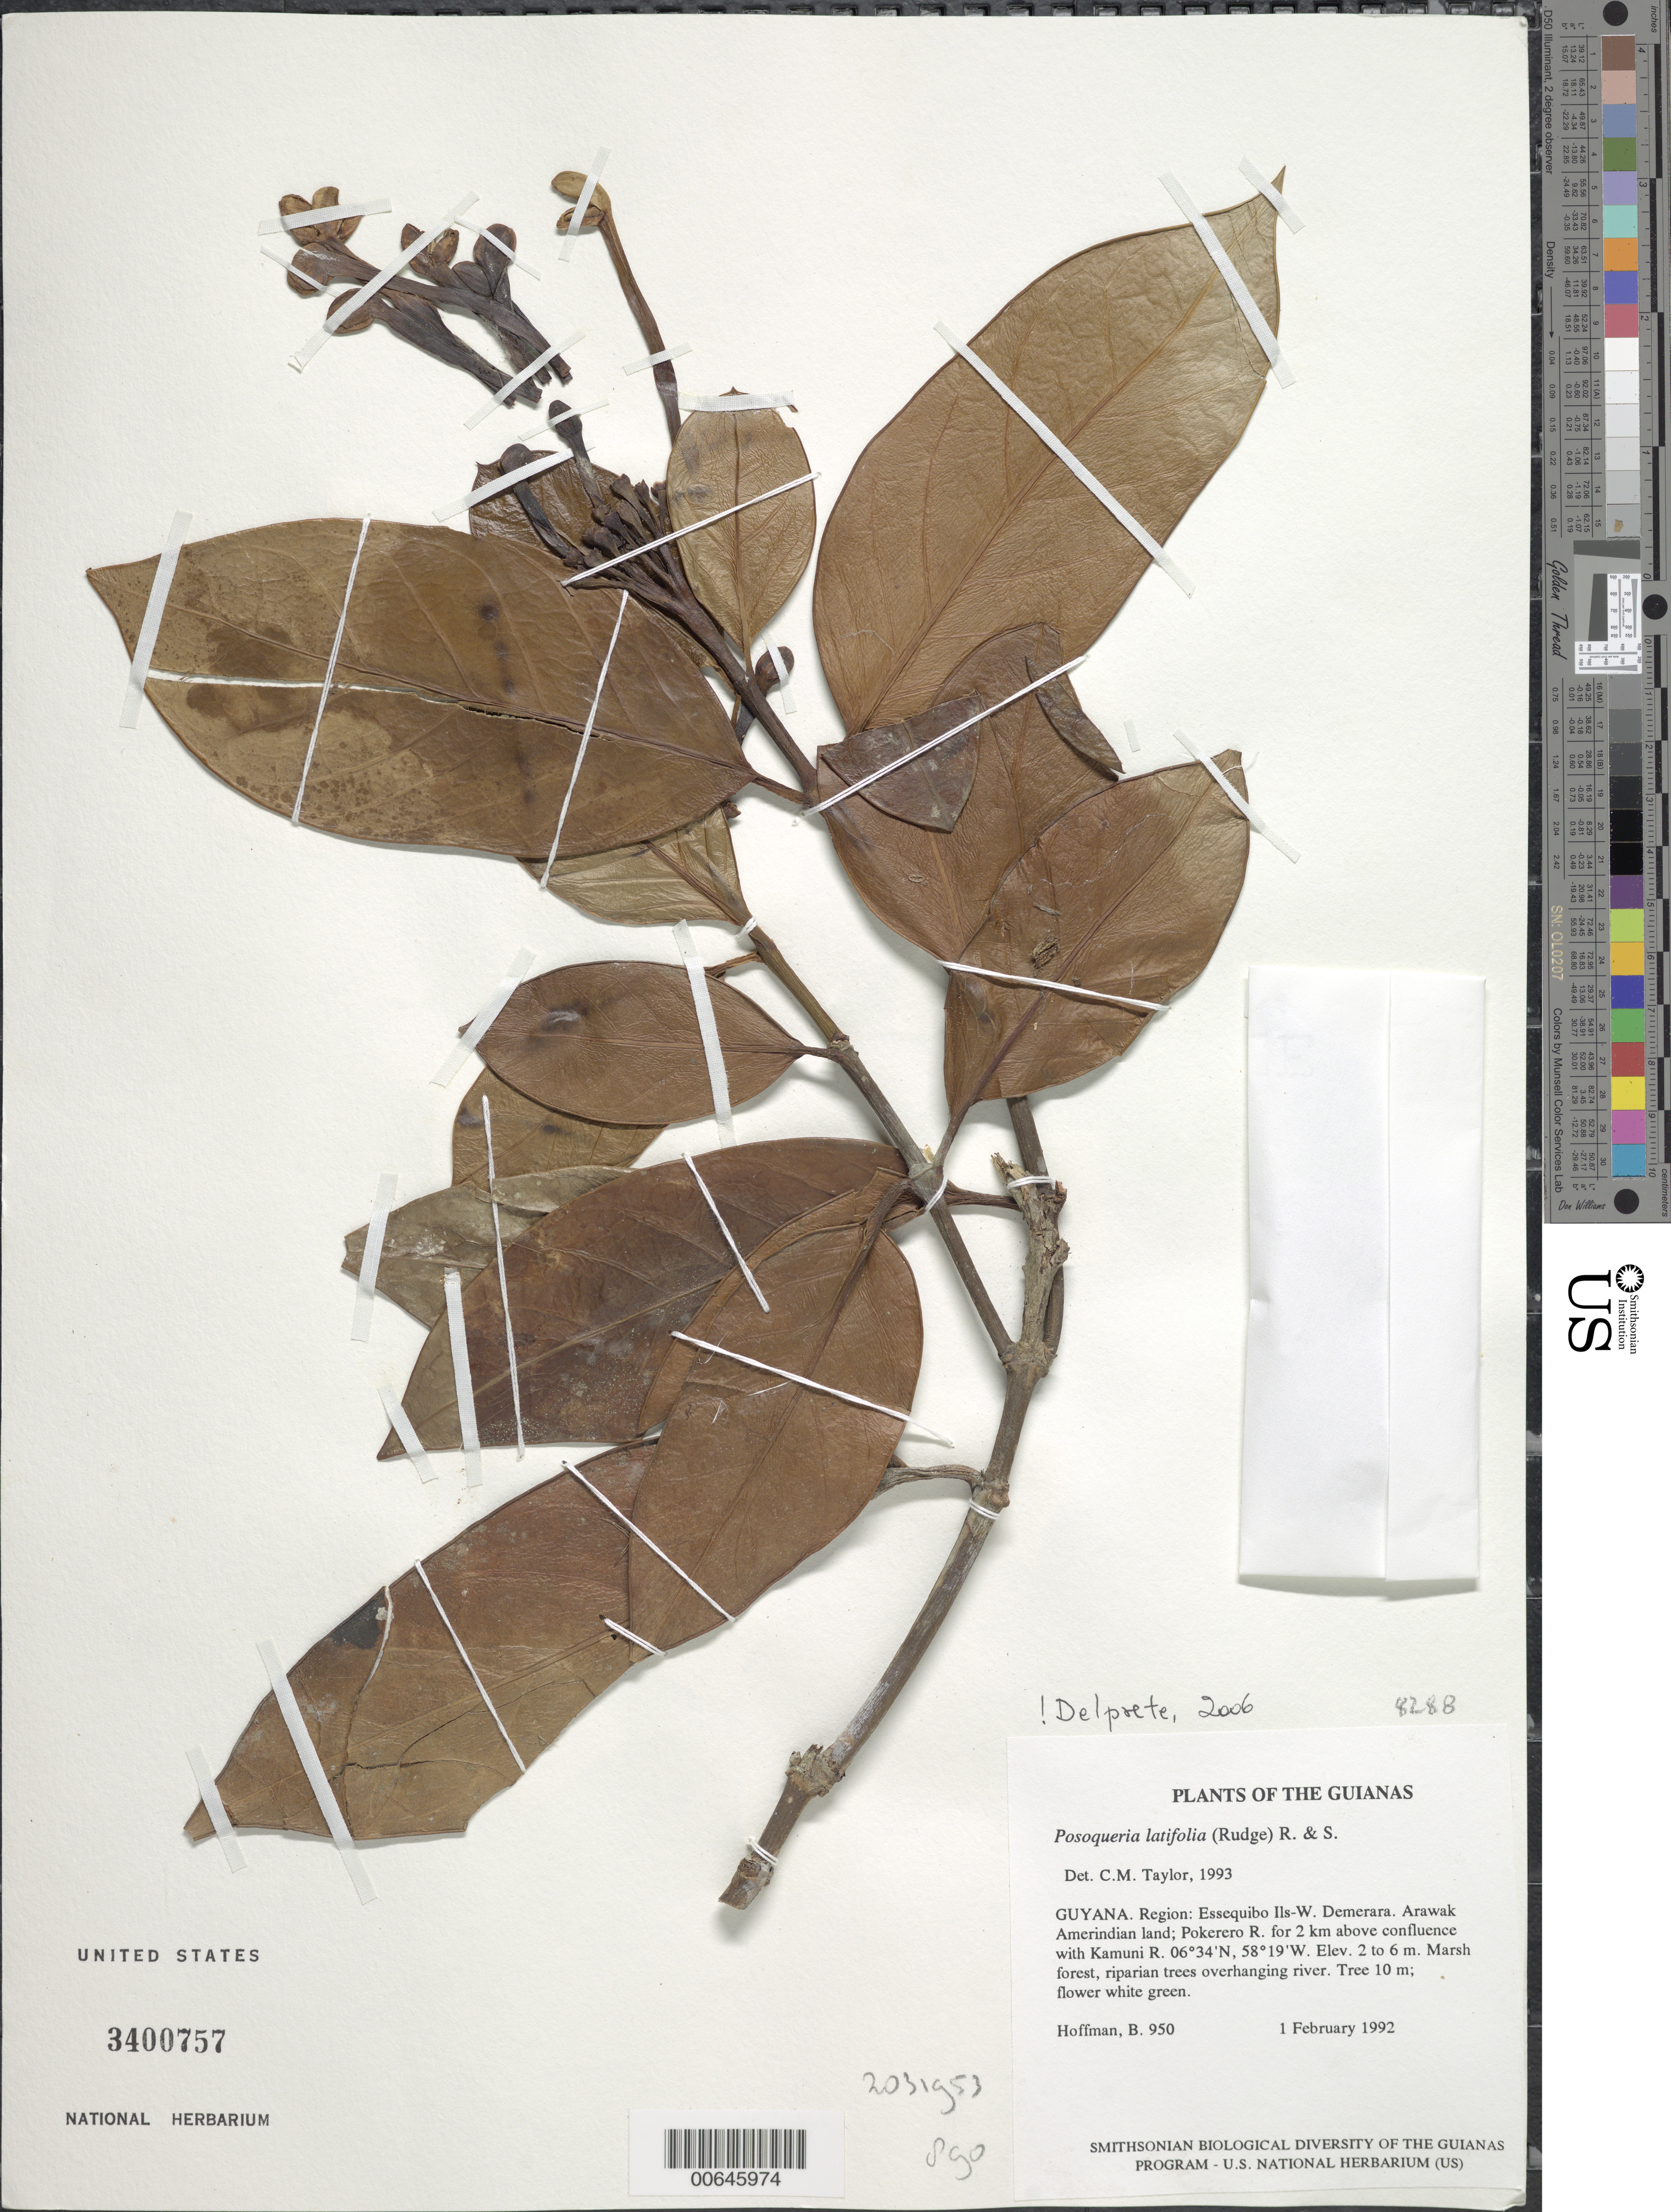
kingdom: Plantae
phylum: Tracheophyta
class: Magnoliopsida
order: Gentianales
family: Rubiaceae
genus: Posoqueria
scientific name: Posoqueria latifolia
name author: (Rudge) Roem. & Schult.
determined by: Delprete, P. G., Herb. de Guyane Cay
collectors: B. Hoffman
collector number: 950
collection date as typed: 1 February 1992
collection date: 1992-02-01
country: Guyana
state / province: Essequibo Isl-W. Demerara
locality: Arawak Amerindian land; Pokerero River for 2 km above confluence with Kamuni River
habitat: Marsh forest, riparian trees overhanging river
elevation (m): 2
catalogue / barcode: US 3400757